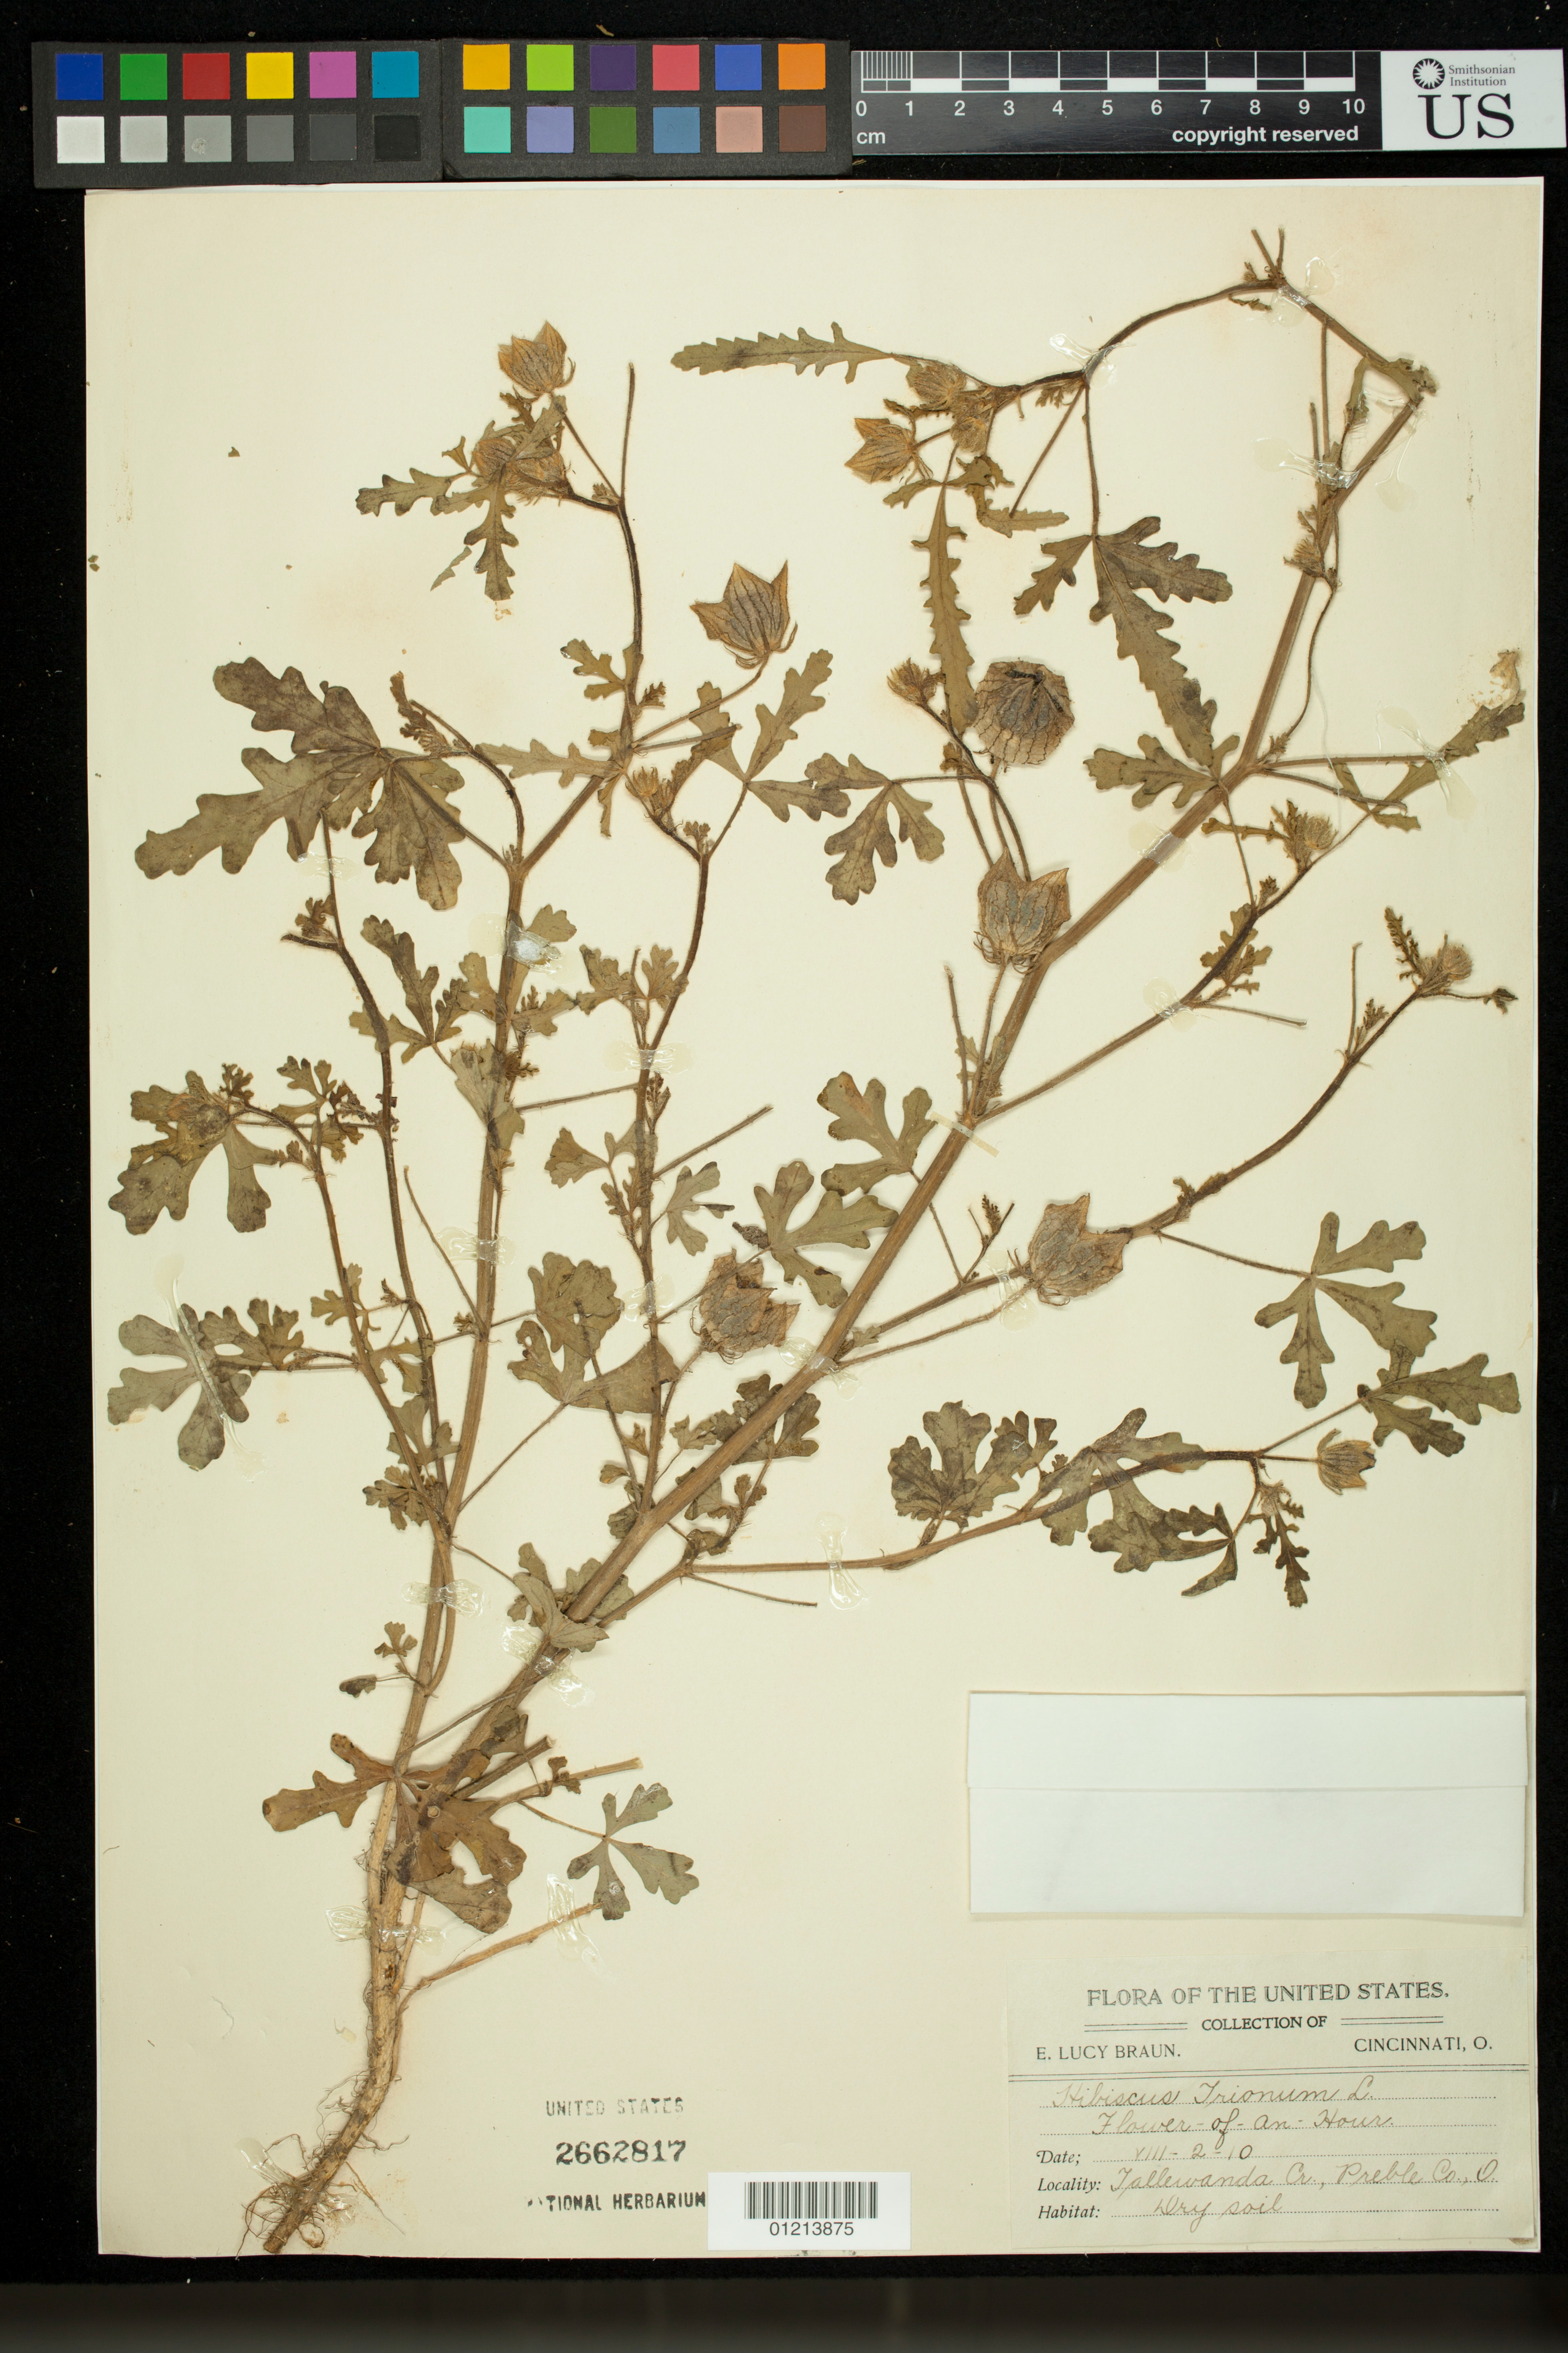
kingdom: Plantae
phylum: Tracheophyta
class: Magnoliopsida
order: Malvales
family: Malvaceae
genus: Hibiscus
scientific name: Hibiscus trionum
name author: L.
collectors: E. L. Braun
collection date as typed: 08 Feb 1910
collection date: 1910-02-08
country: United States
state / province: Ohio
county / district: Preble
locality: Tallewanda Cr., Preble Co.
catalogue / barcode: US 2662817